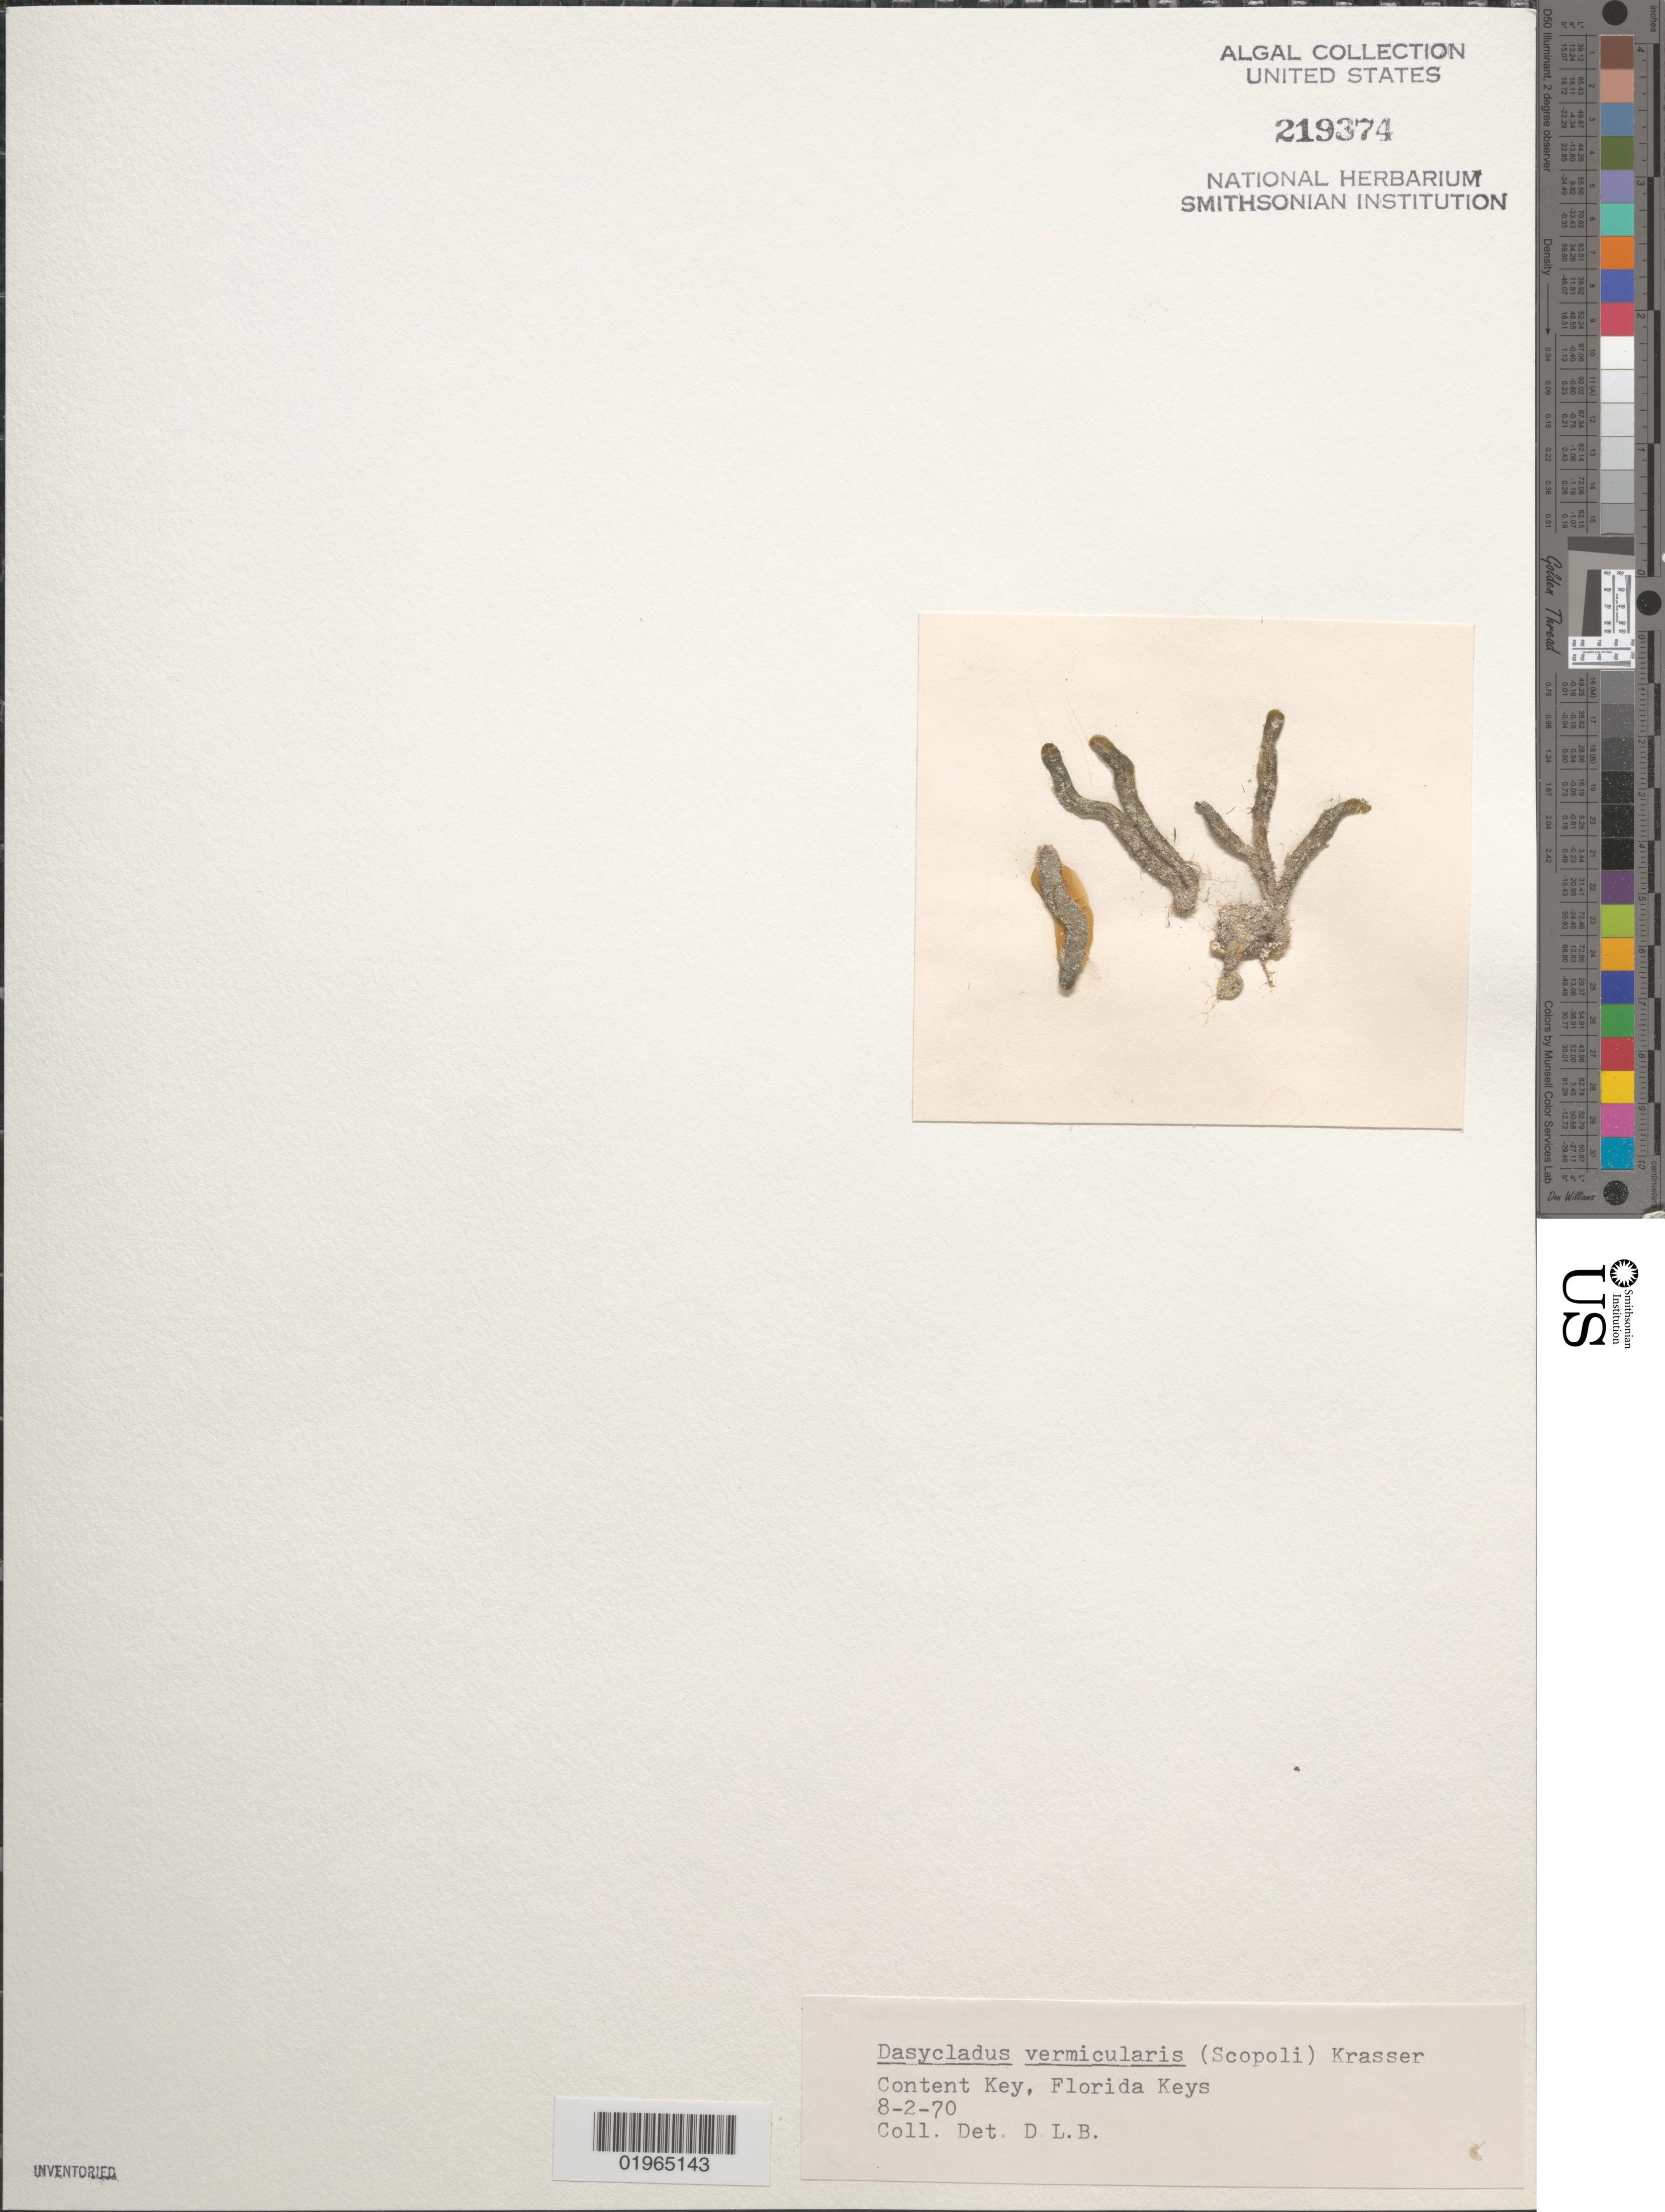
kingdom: Plantae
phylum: Chlorophyta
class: Ulvophyceae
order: Dasycladales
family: Dasycladaceae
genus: Dasycladus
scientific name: Dasycladus vermicularis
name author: (Scop.) Krasser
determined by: Ballantine, D. L.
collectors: D.L. Ballantine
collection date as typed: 02 Aug 1970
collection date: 1970-08-02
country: United States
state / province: Florida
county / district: Monroe County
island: Content Key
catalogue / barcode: US 219374